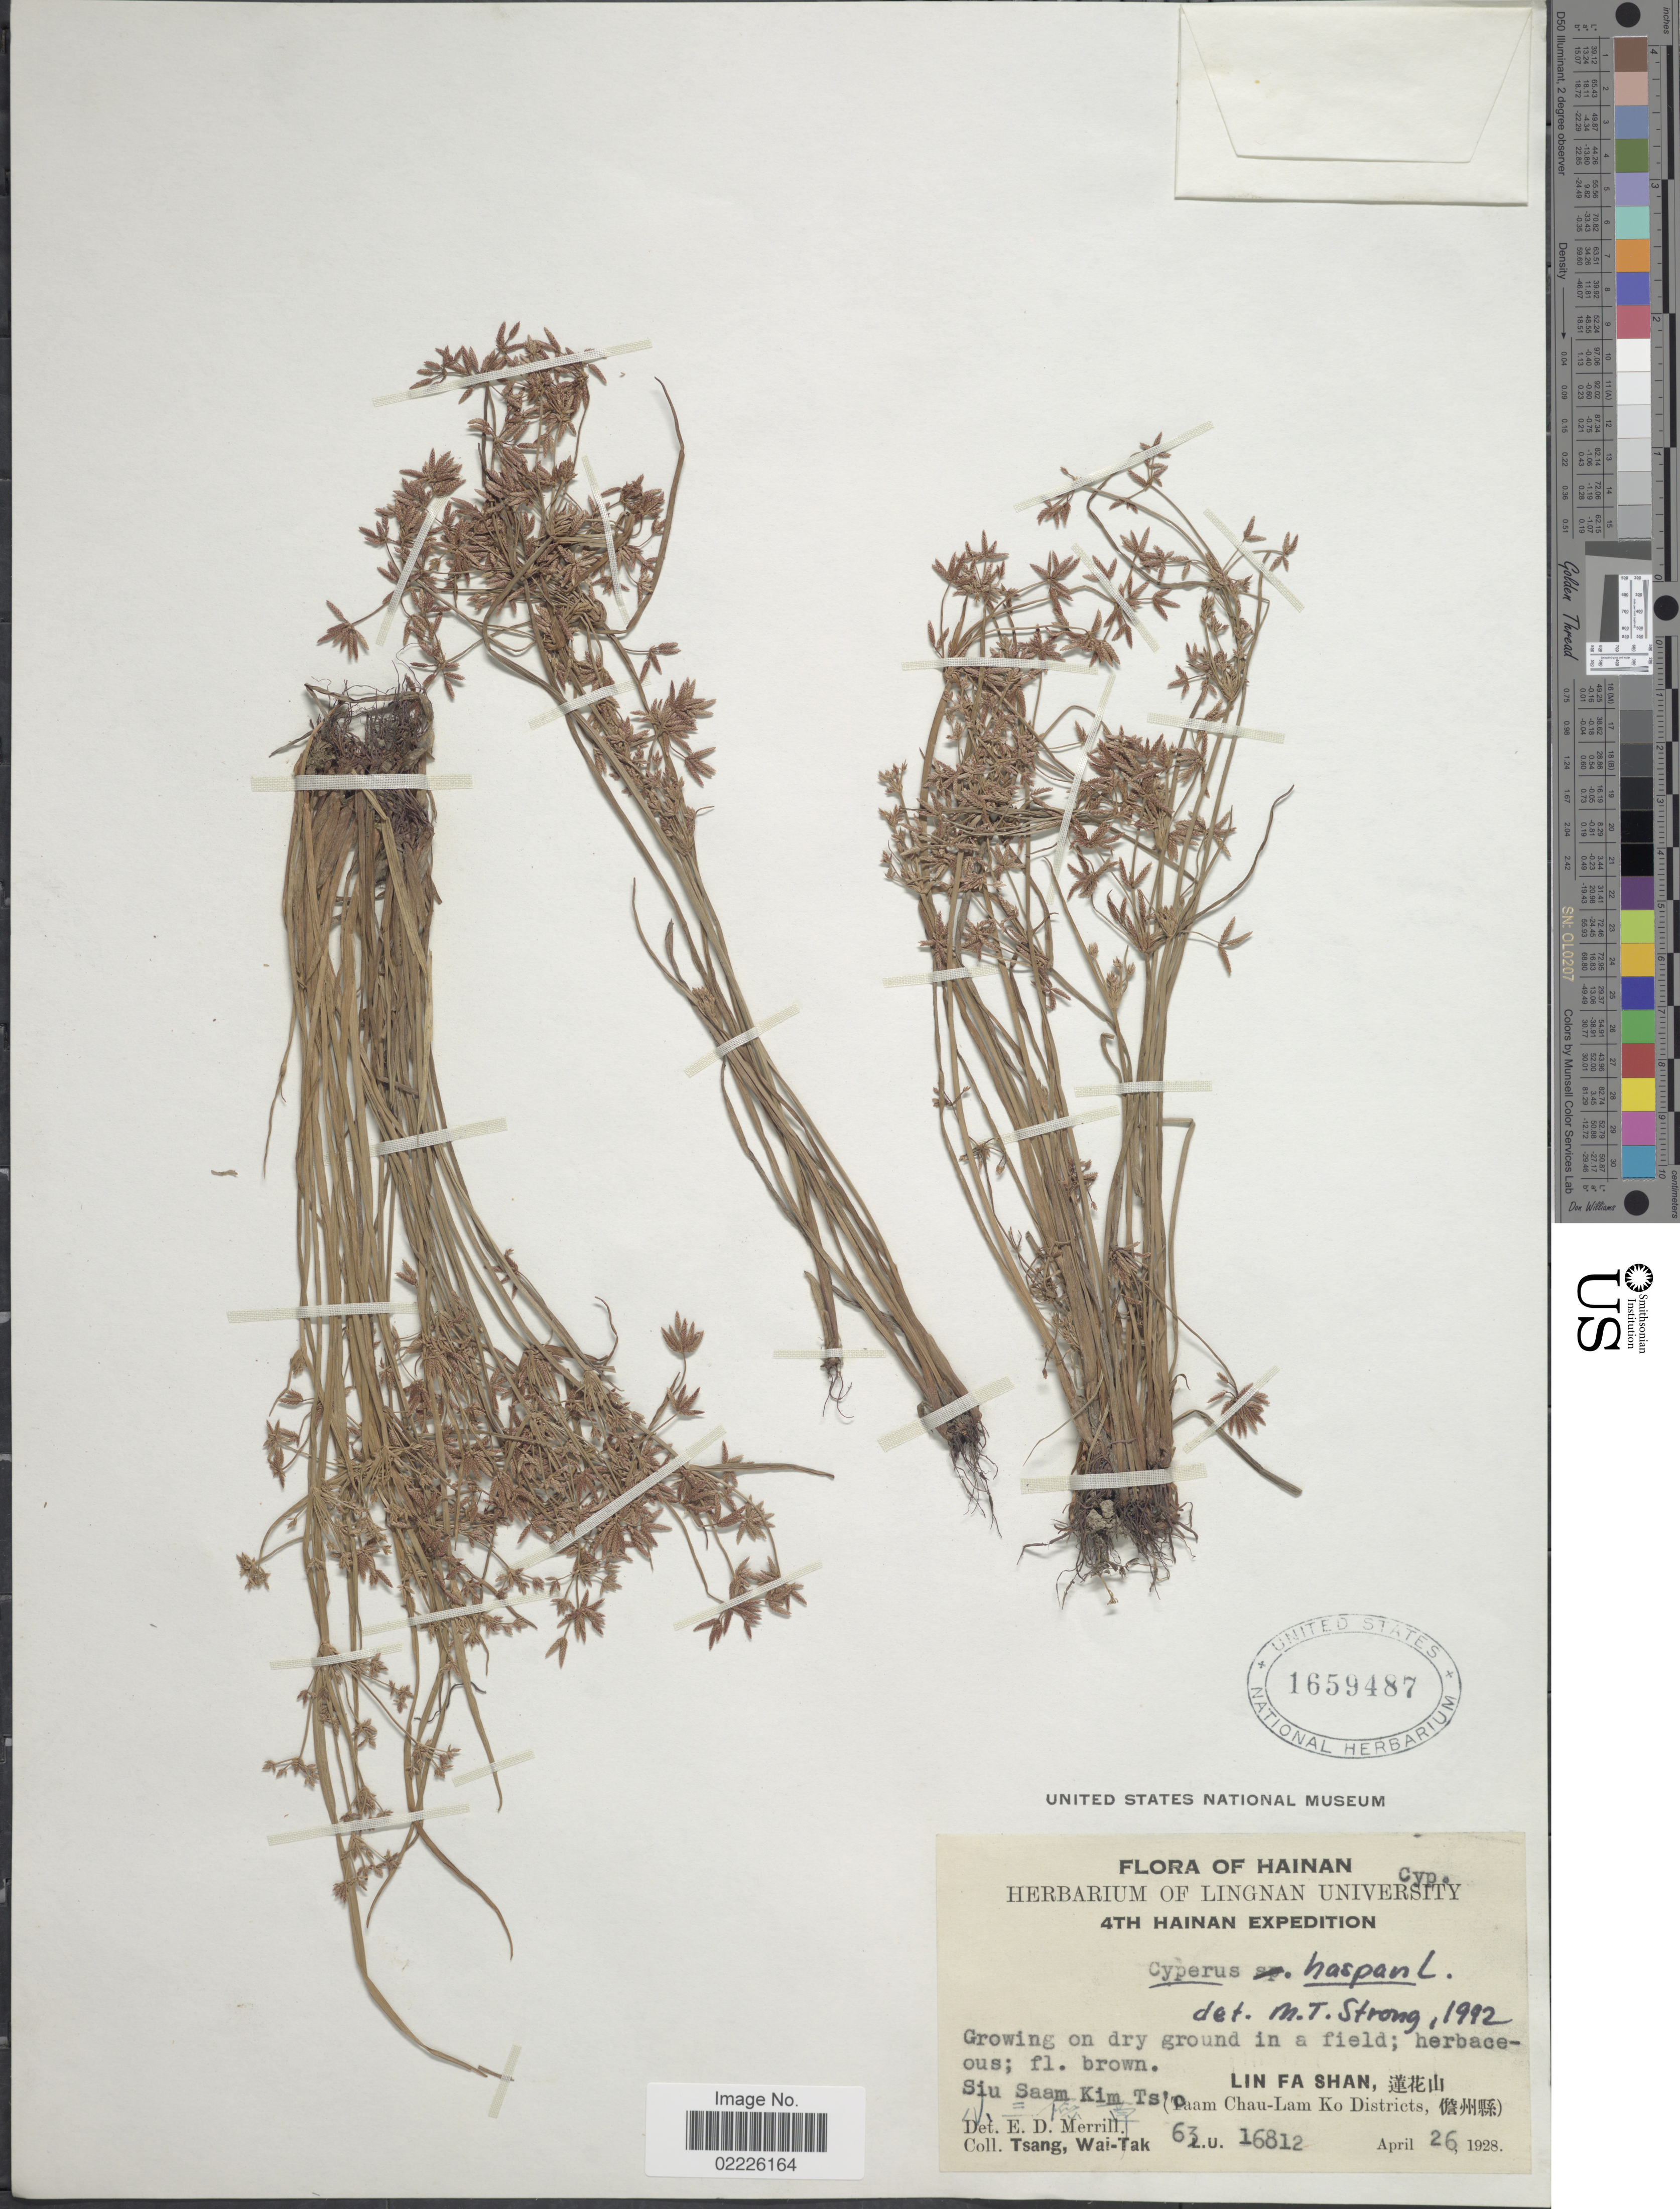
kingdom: Plantae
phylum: Tracheophyta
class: Liliopsida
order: Poales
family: Cyperaceae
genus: Cyperus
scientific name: Cyperus haspan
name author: L.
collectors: W. T. Tsang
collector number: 63/L.U. 16812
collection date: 1928-04-26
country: China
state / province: Hainan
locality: Lin Fa Shan, Siu Saam Kim Ts'o (Taam Chau-Lam Ko Districts)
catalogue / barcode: US 1659487